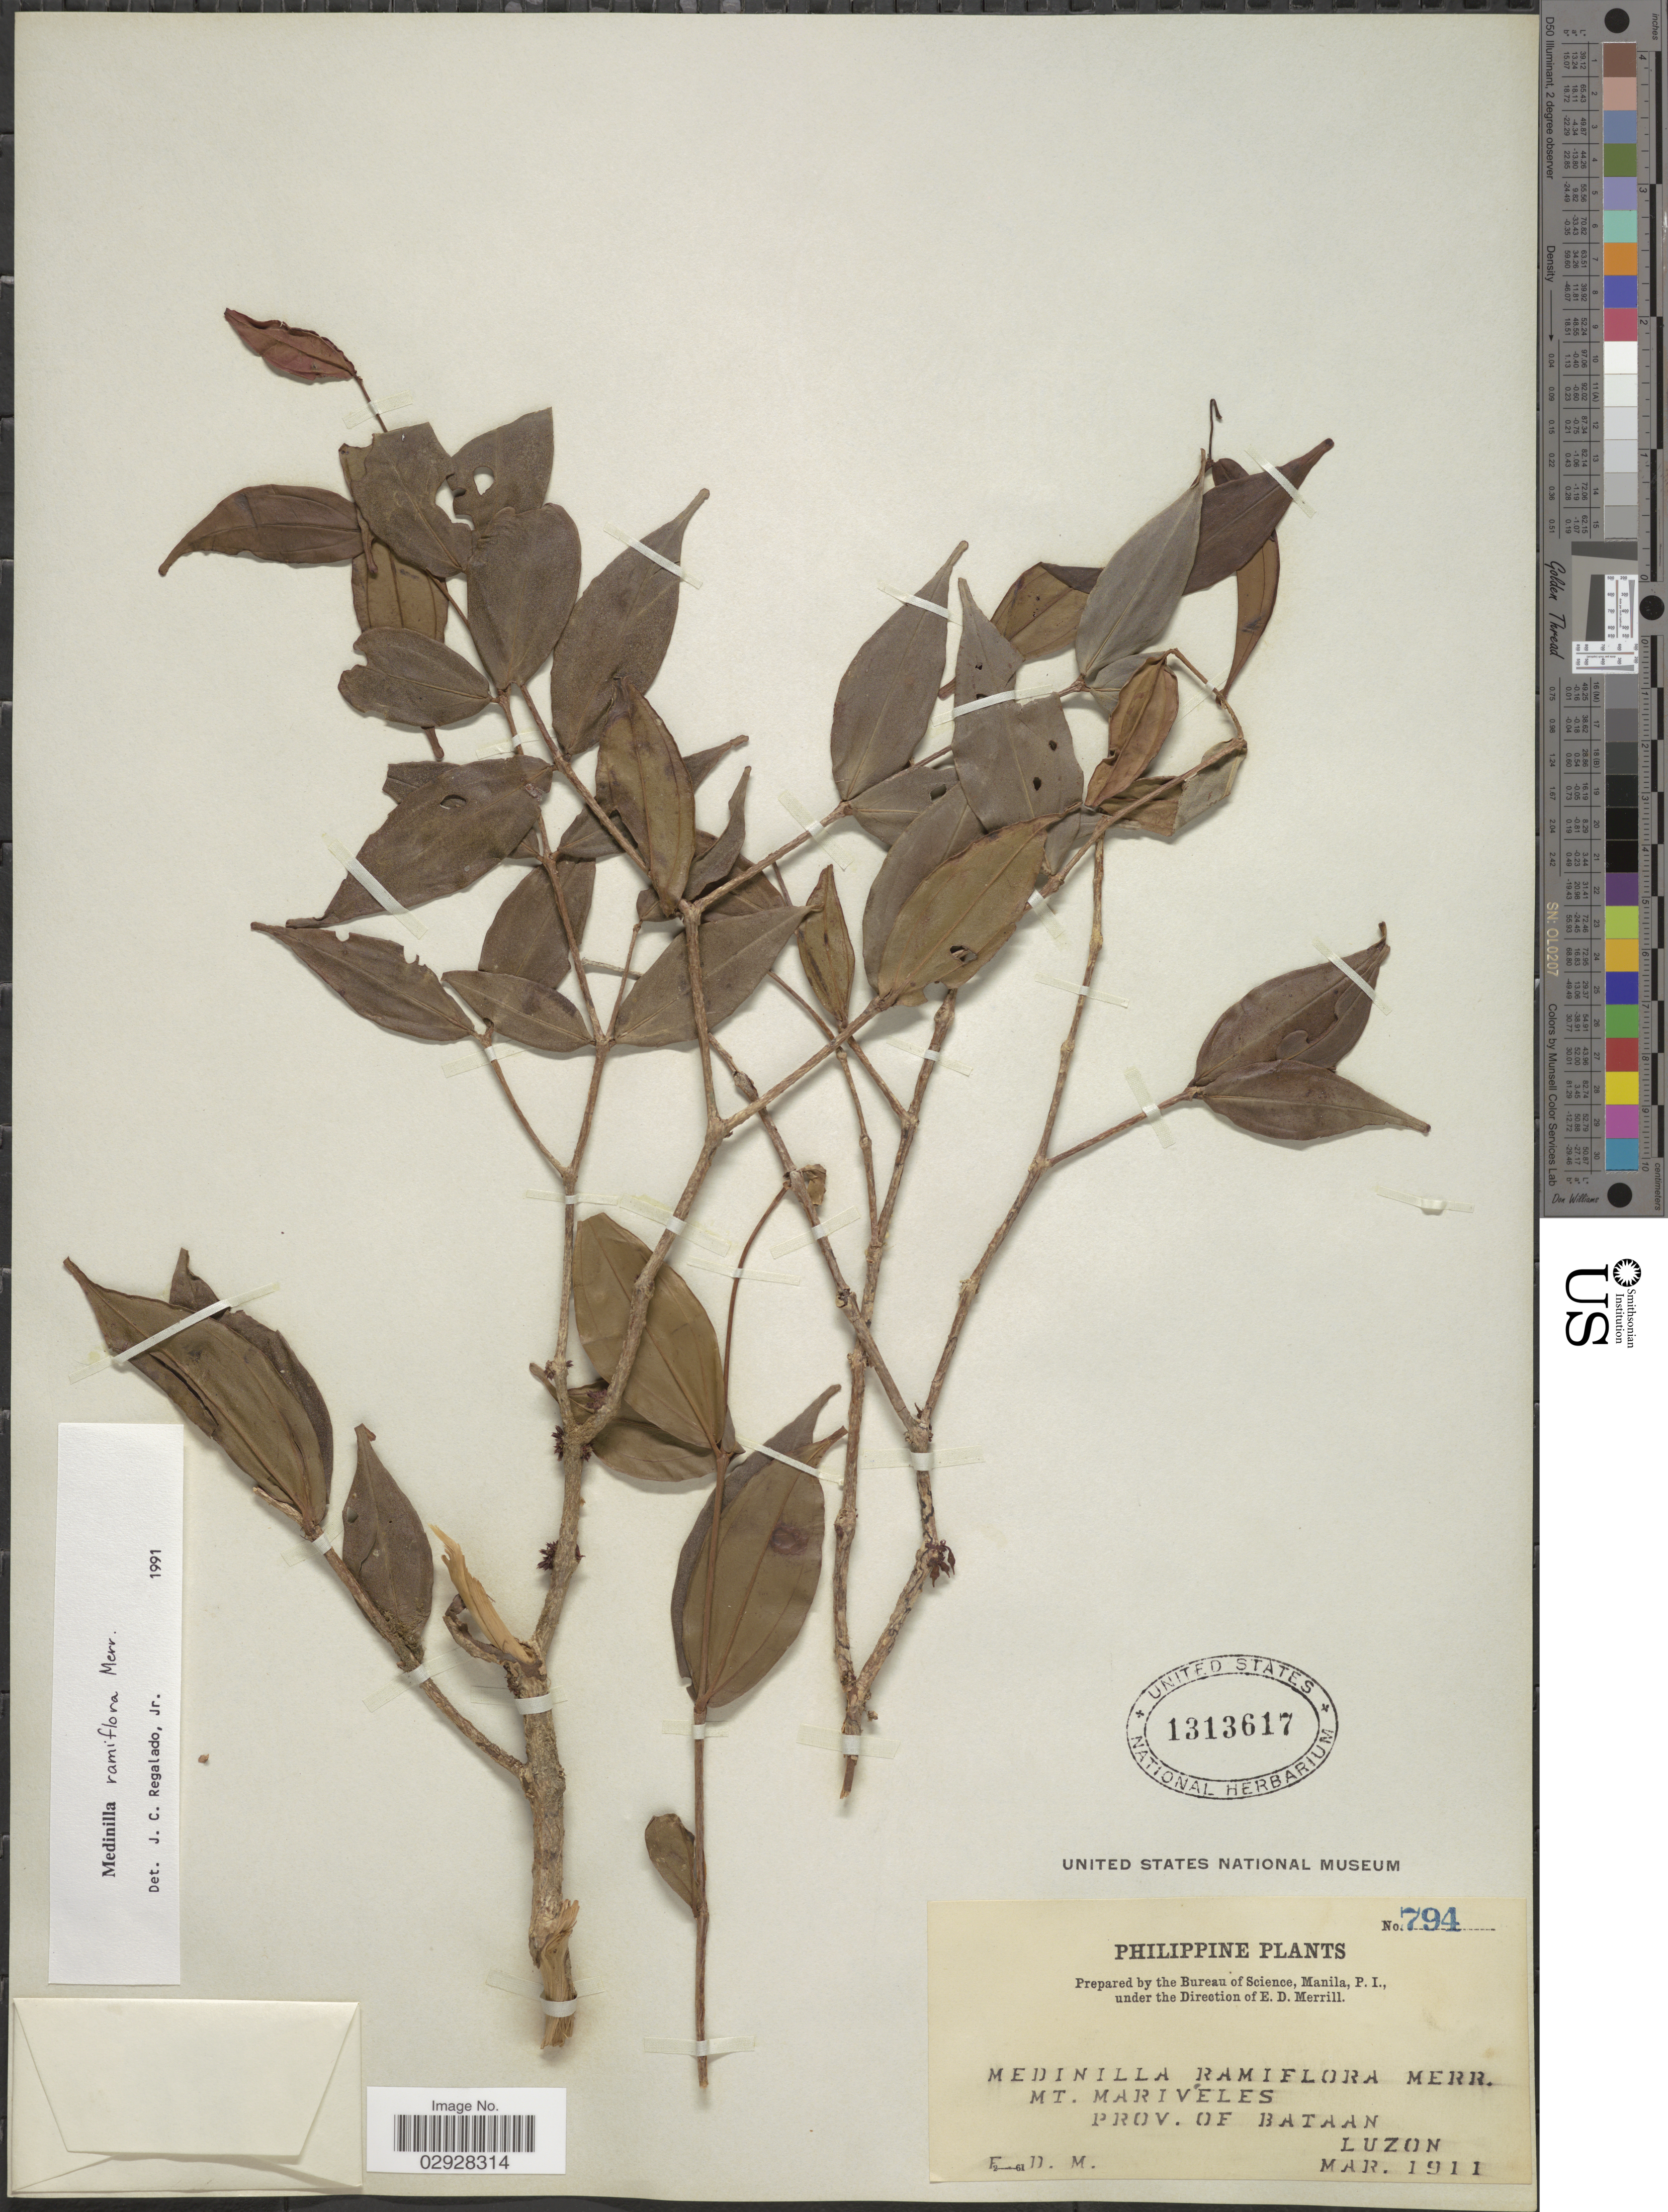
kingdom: Plantae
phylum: Tracheophyta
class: Magnoliopsida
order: Myrtales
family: Melastomataceae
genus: Medinilla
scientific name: Medinilla ramiflora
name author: Merr.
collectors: E. D. Merrill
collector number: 794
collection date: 1911-03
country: Philippines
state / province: Central Luzon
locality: Mt. Mariveles. Prov. of Bataan, Luzon.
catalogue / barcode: US 1313617